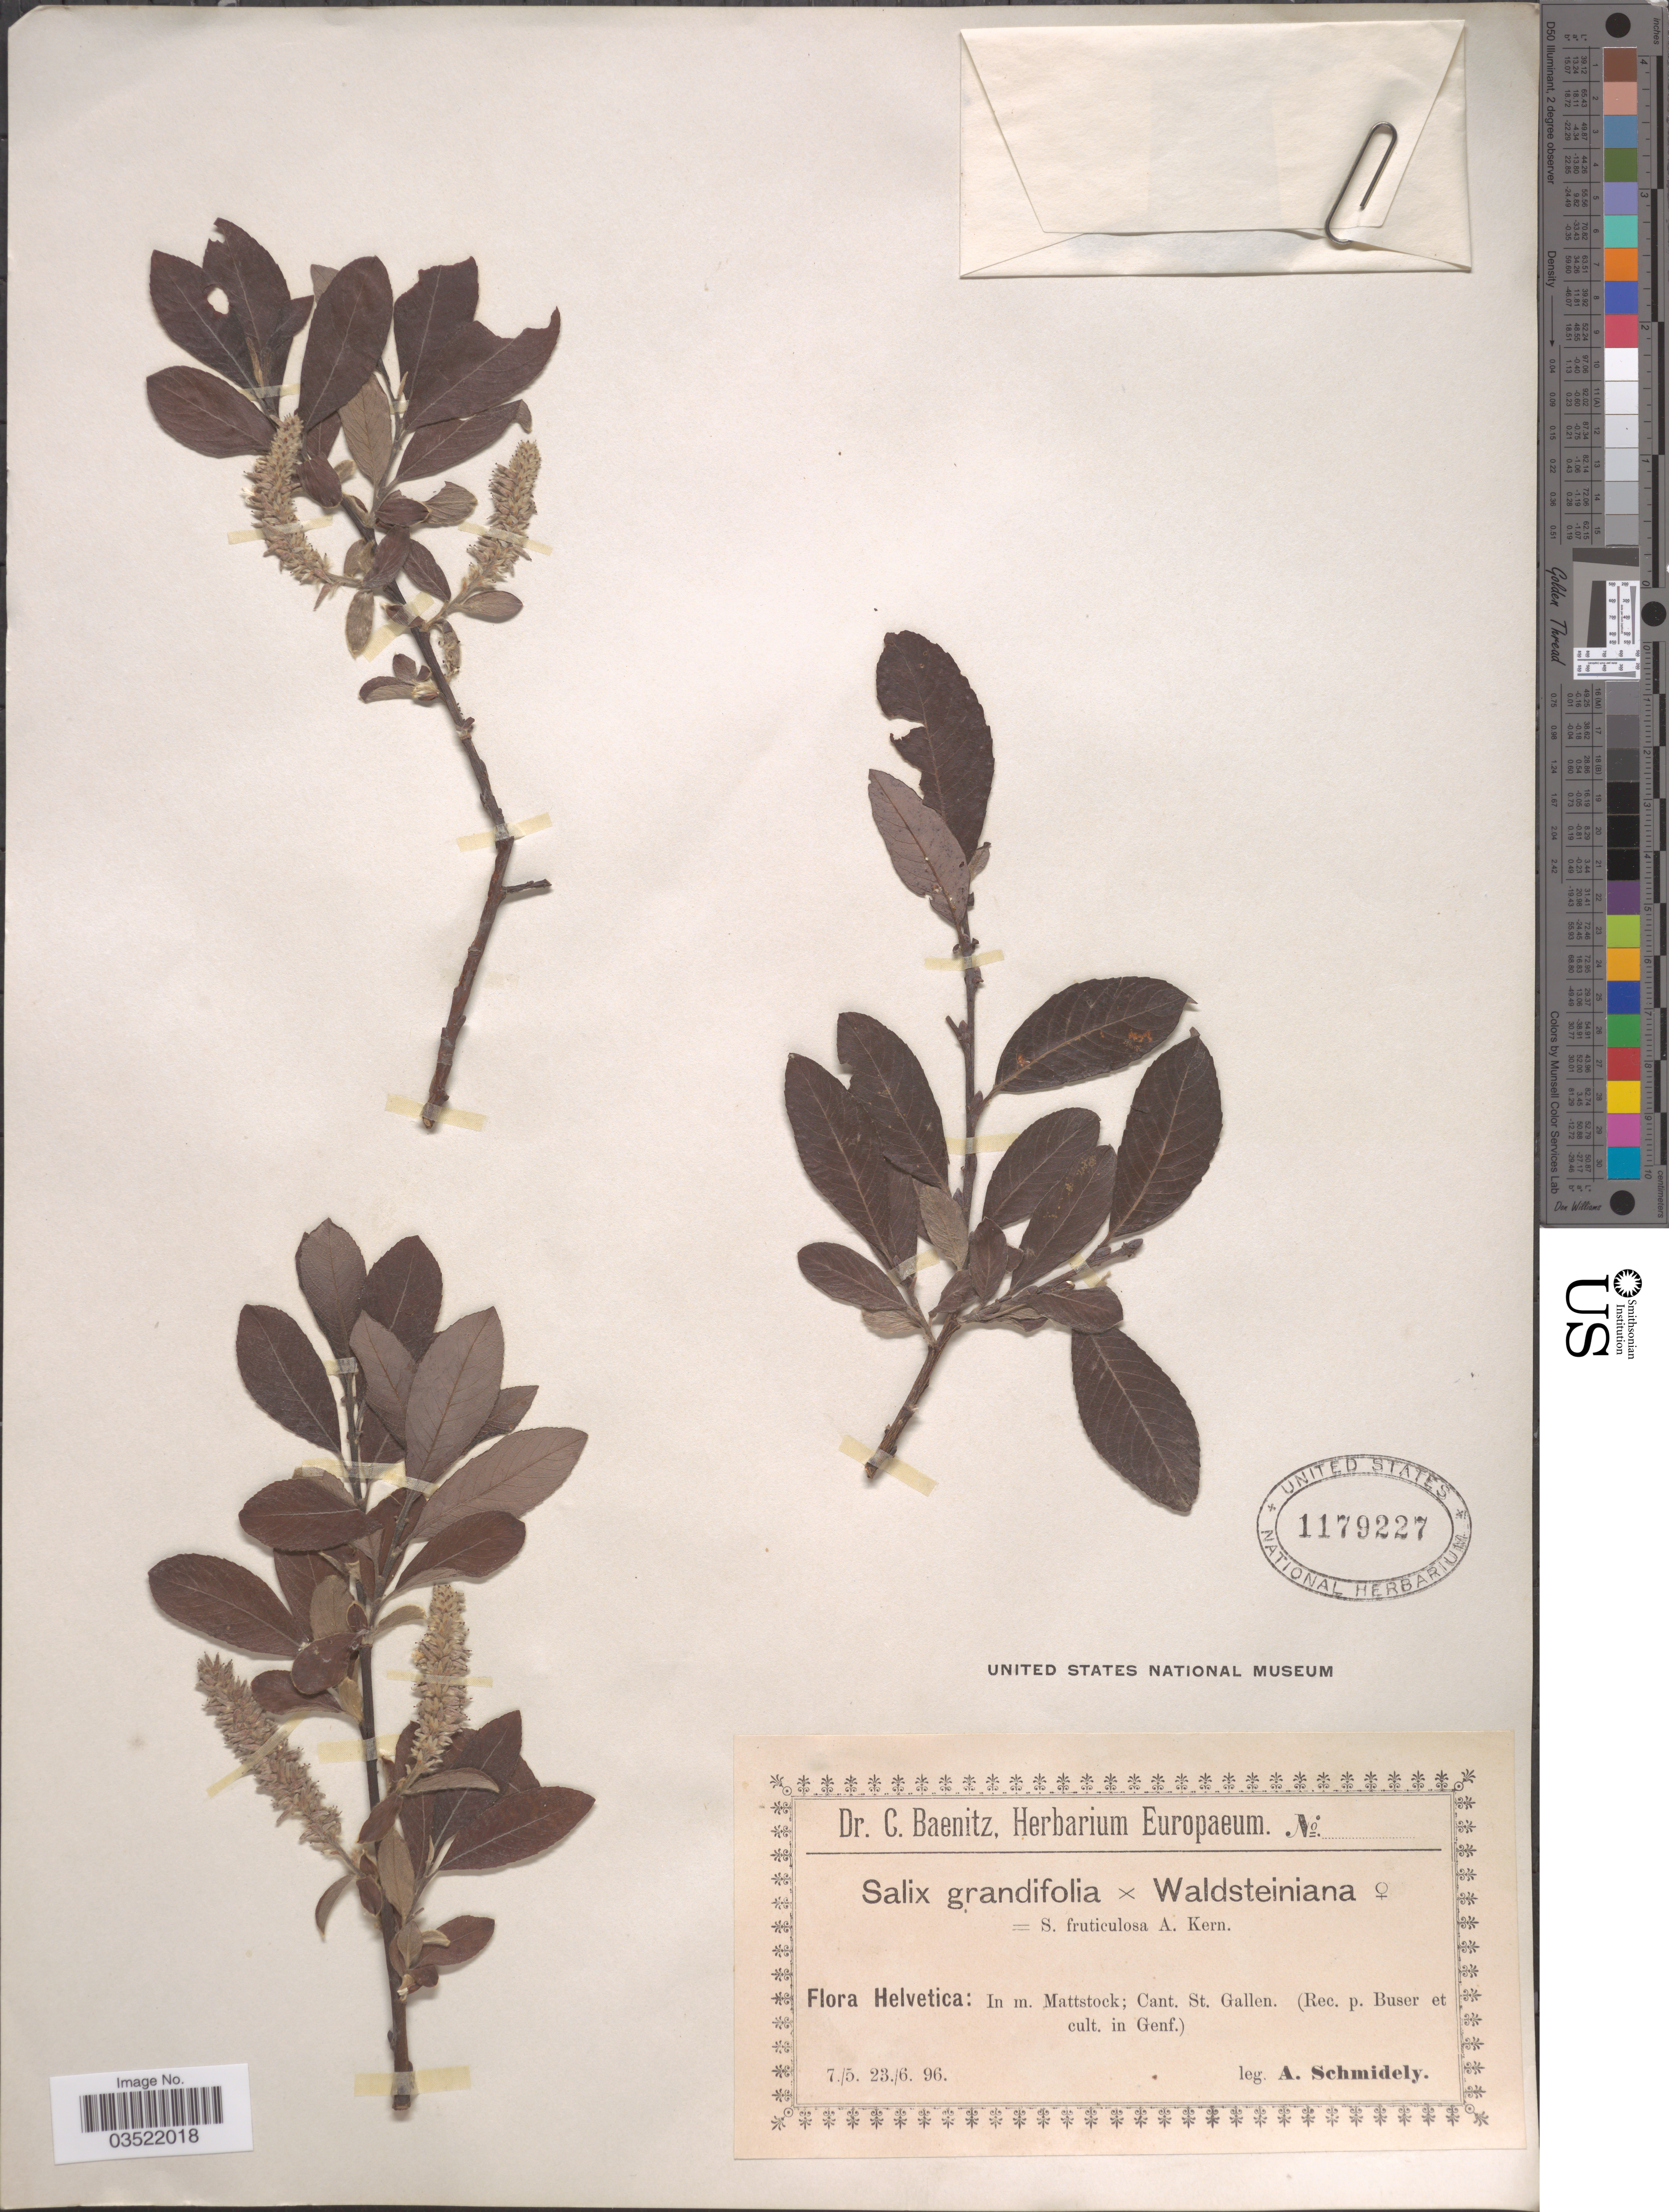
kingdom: Plantae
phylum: Tracheophyta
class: Magnoliopsida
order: Malpighiales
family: Salicaceae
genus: Salix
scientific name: Salix grandifolia x S. waldsteiniana Willd.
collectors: A. Schmidely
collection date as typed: Transcribed d/m/y: 7/5/96 to 23/6/96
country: Switzerland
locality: Helvetica: In m. Mattstock; Cant. St. Gallen. [unsure placement] In Genf.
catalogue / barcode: US 1179227